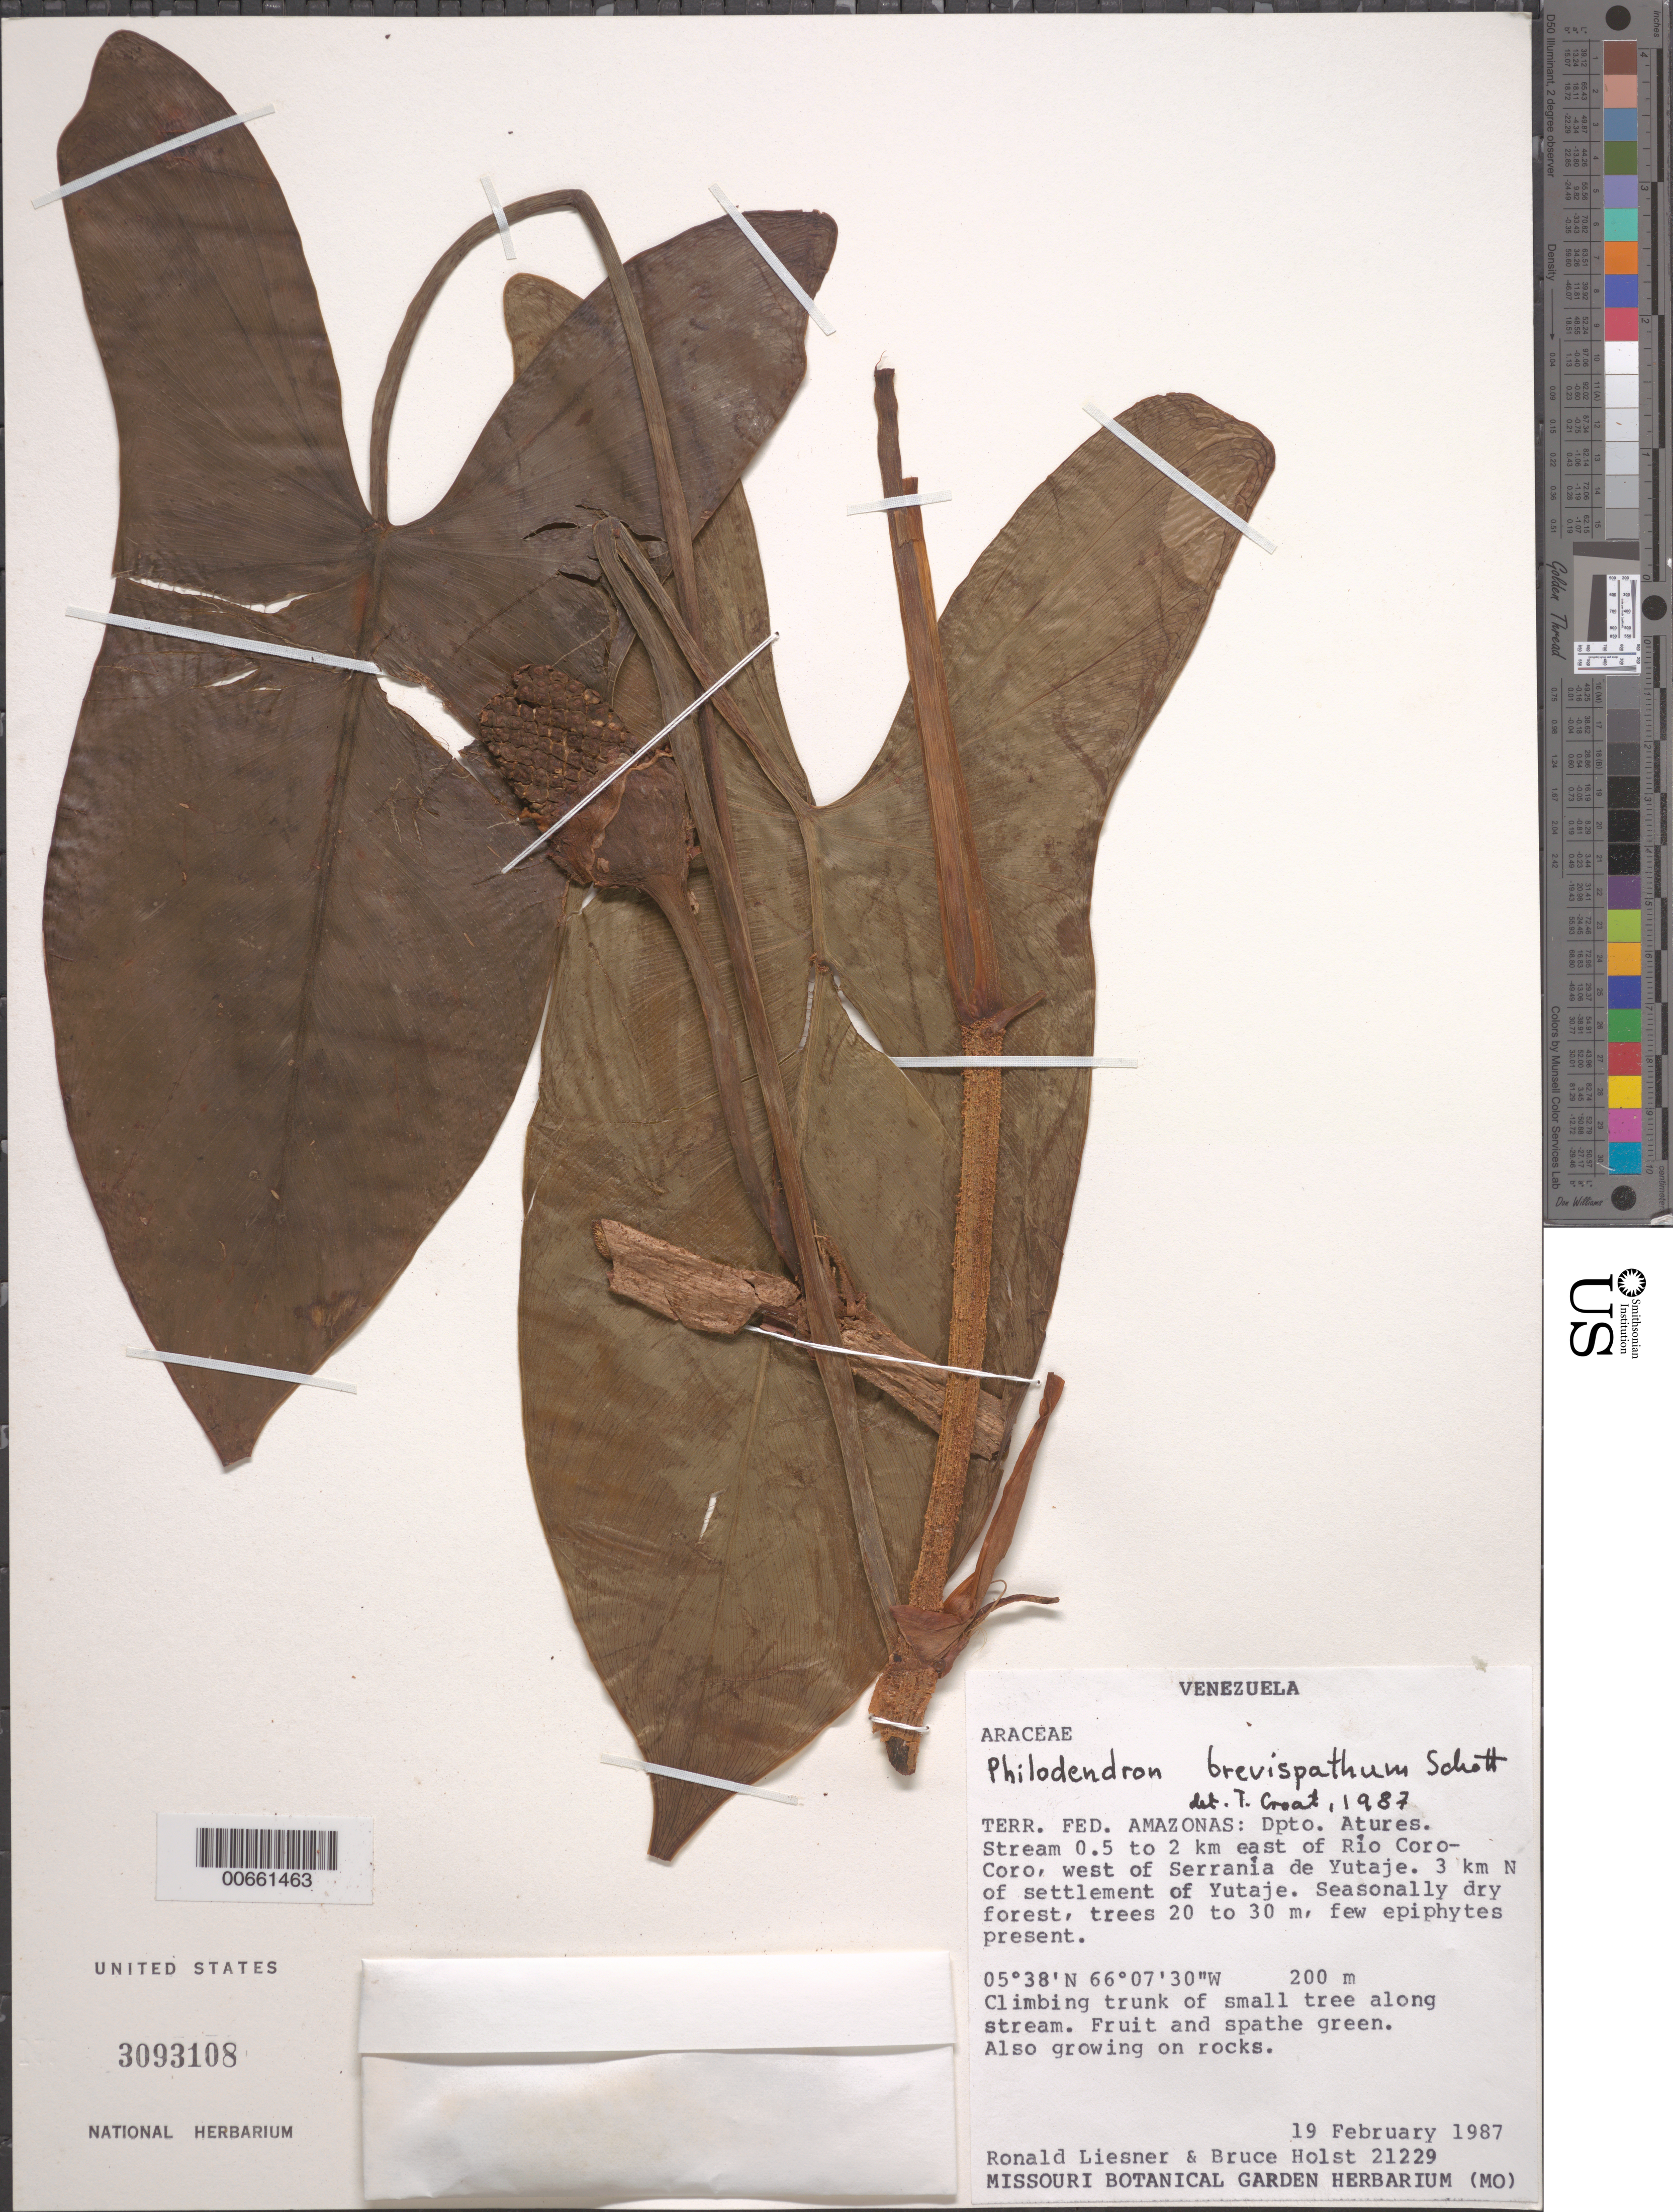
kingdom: Plantae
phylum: Tracheophyta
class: Liliopsida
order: Alismatales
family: Araceae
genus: Philodendron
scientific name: Philodendron brevispathum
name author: Schott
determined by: Croat, Thomas B., Missouri Botanical Garden (MO)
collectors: R. L. Liesner & B. Holst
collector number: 21229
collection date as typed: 19-Feb-87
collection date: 1987-02-19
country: Venezuela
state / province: Amazonas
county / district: Atures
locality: Río Coro-Coro, 0.5-2 km E of, W of Serrania de Yutajé; 3 km N of settlement of Yutajé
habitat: Seasonally dry forest, trees 20 to 30 m, few epiphytes present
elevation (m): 200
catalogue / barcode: US 3093108